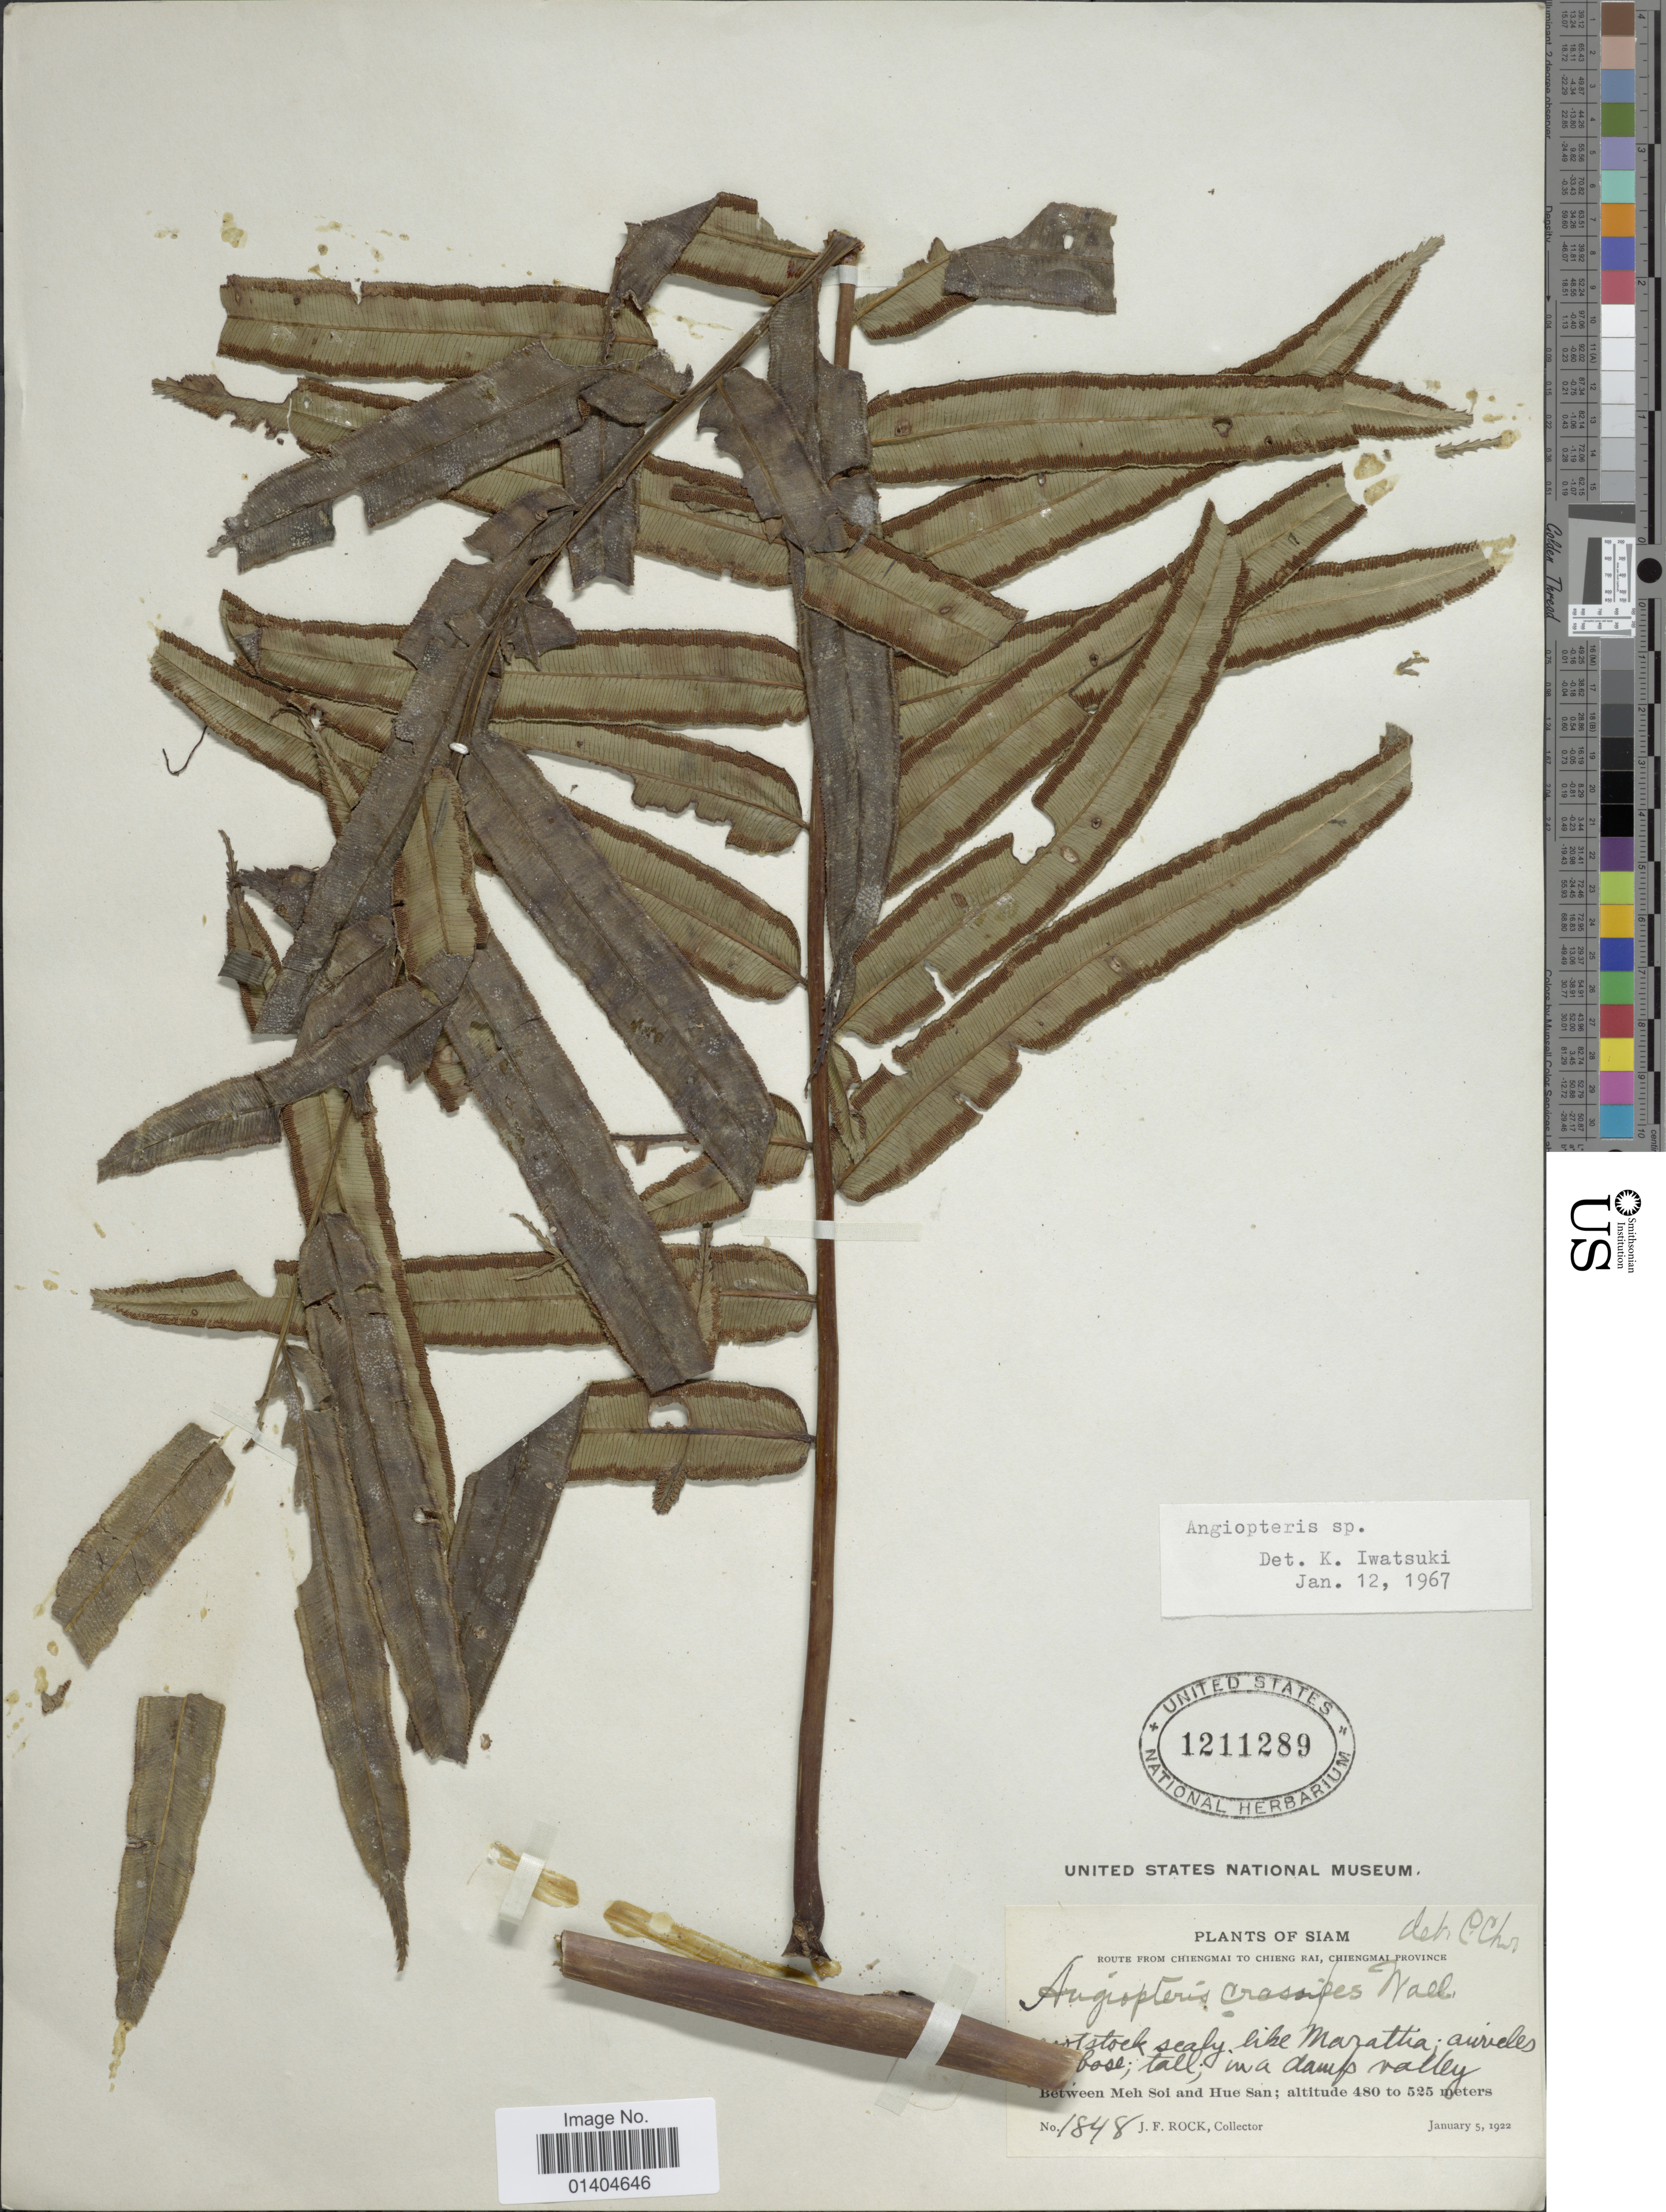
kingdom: Plantae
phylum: Tracheophyta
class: Polypodiopsida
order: Marattiales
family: Marattiaceae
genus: Angiopteris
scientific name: Angiopteris sp.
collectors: J. Rock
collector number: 1848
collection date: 1922-01-05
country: Thailand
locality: Siam. Between Meh Soi and Hue San.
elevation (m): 480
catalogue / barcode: US 1211289